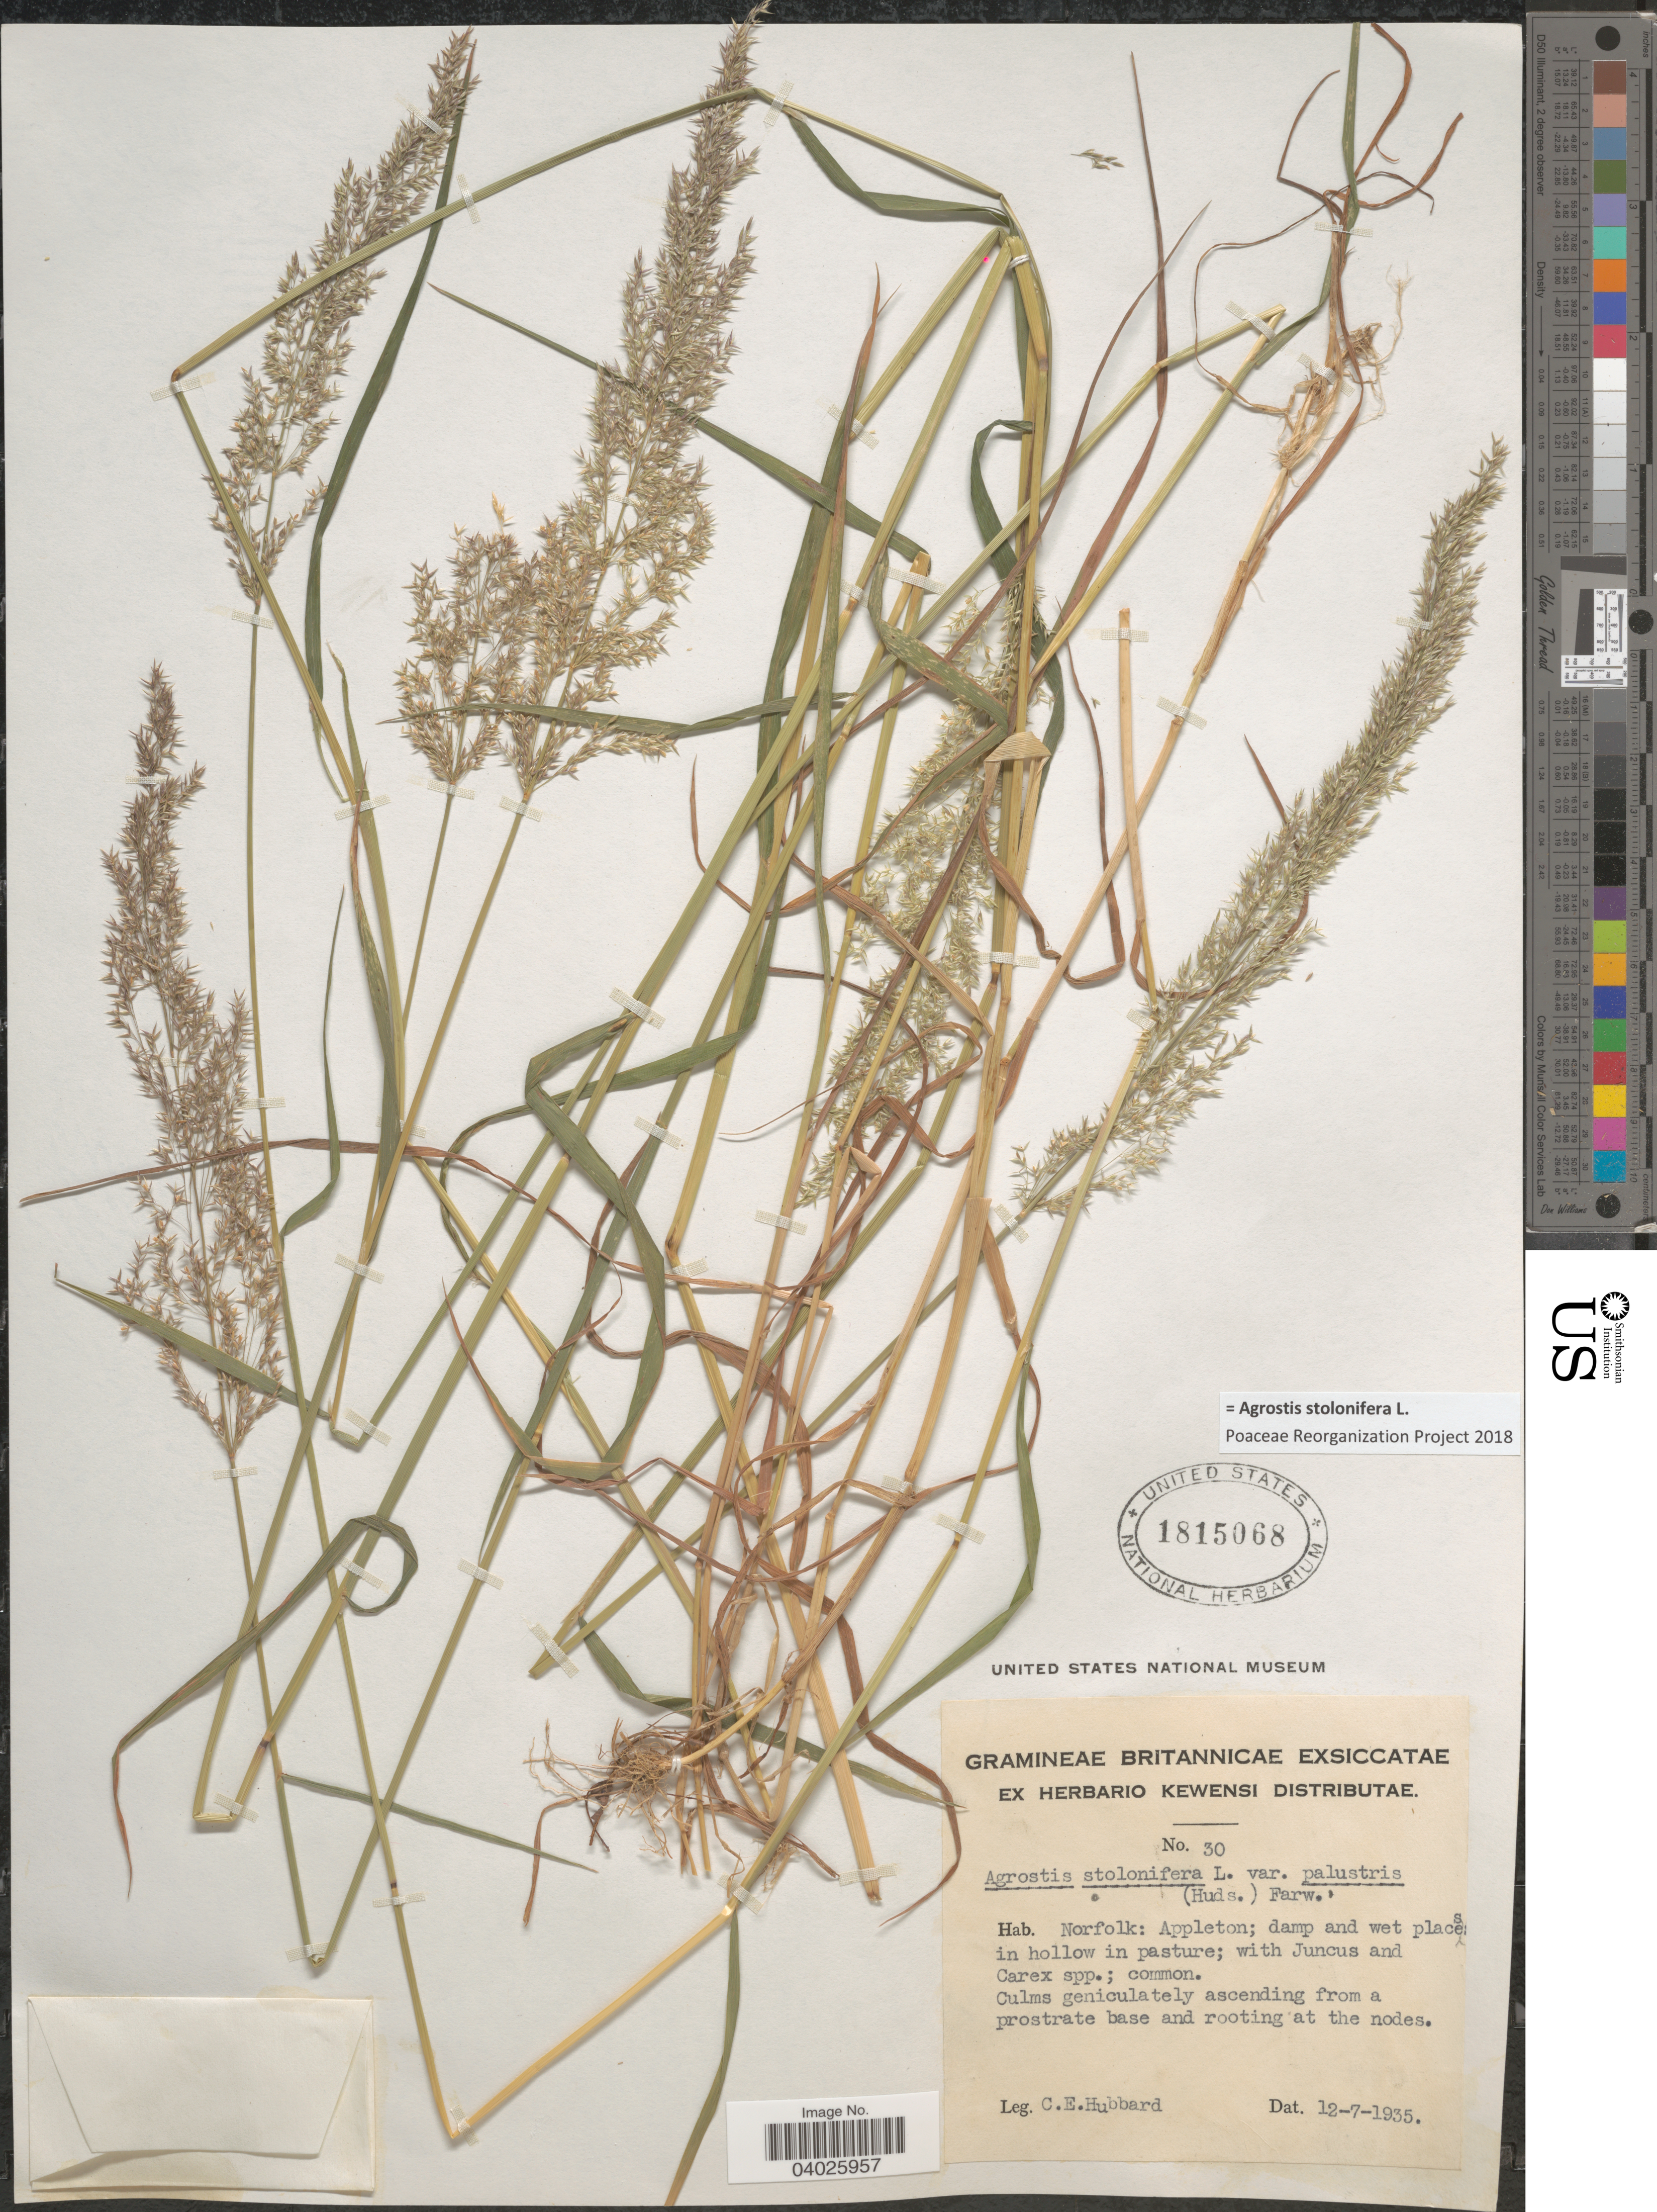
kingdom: Plantae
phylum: Tracheophyta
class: Liliopsida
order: Poales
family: Poaceae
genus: Agrostis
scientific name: Agrostis stolonifera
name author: L.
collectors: C. E. Hubbard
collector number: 30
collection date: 1935-07-12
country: United Kingdom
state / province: England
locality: Norfolk: Appleton: damp and wet places in hollow in pasture.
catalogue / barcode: US 1815068